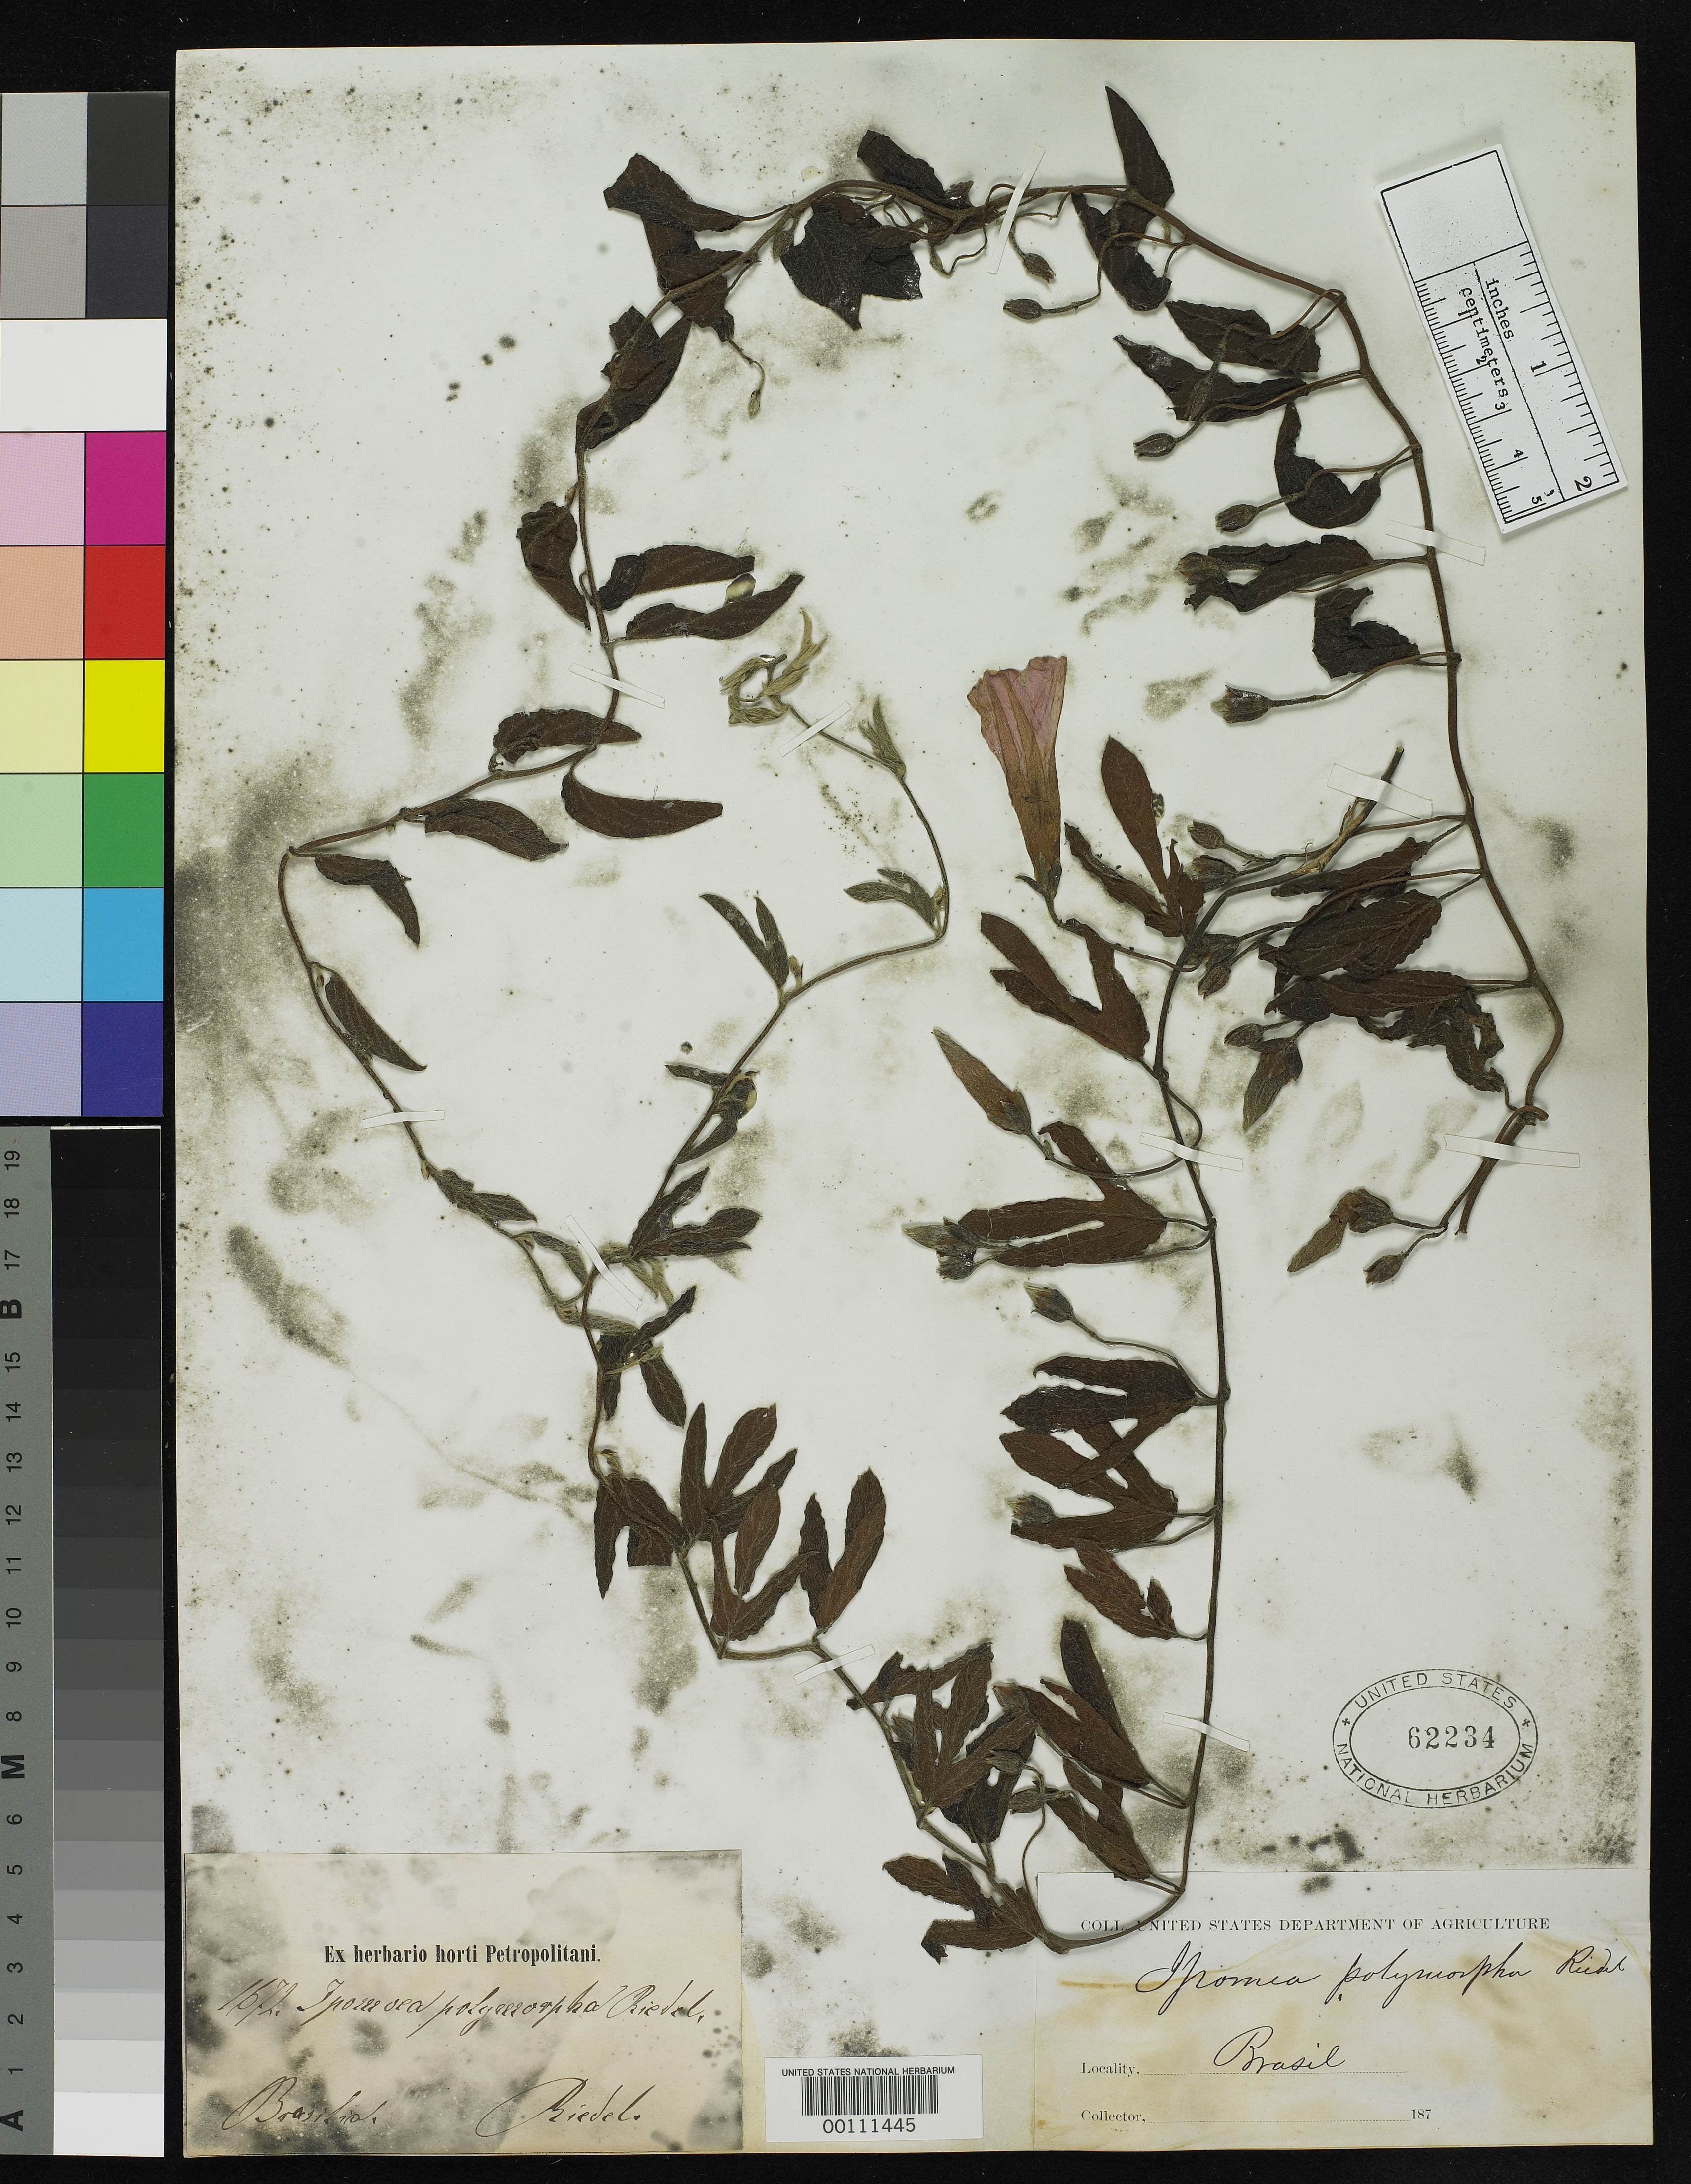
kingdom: Plantae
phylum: Tracheophyta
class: Magnoliopsida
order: Solanales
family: Convolvulaceae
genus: Ipomoea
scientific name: Ipomoea polymorpha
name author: Riedel ex Meisn. in Mart.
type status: Type Collection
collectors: L. Riedel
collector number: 1672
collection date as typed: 187-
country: Brazil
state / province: Minas Gerais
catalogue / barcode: US 62234